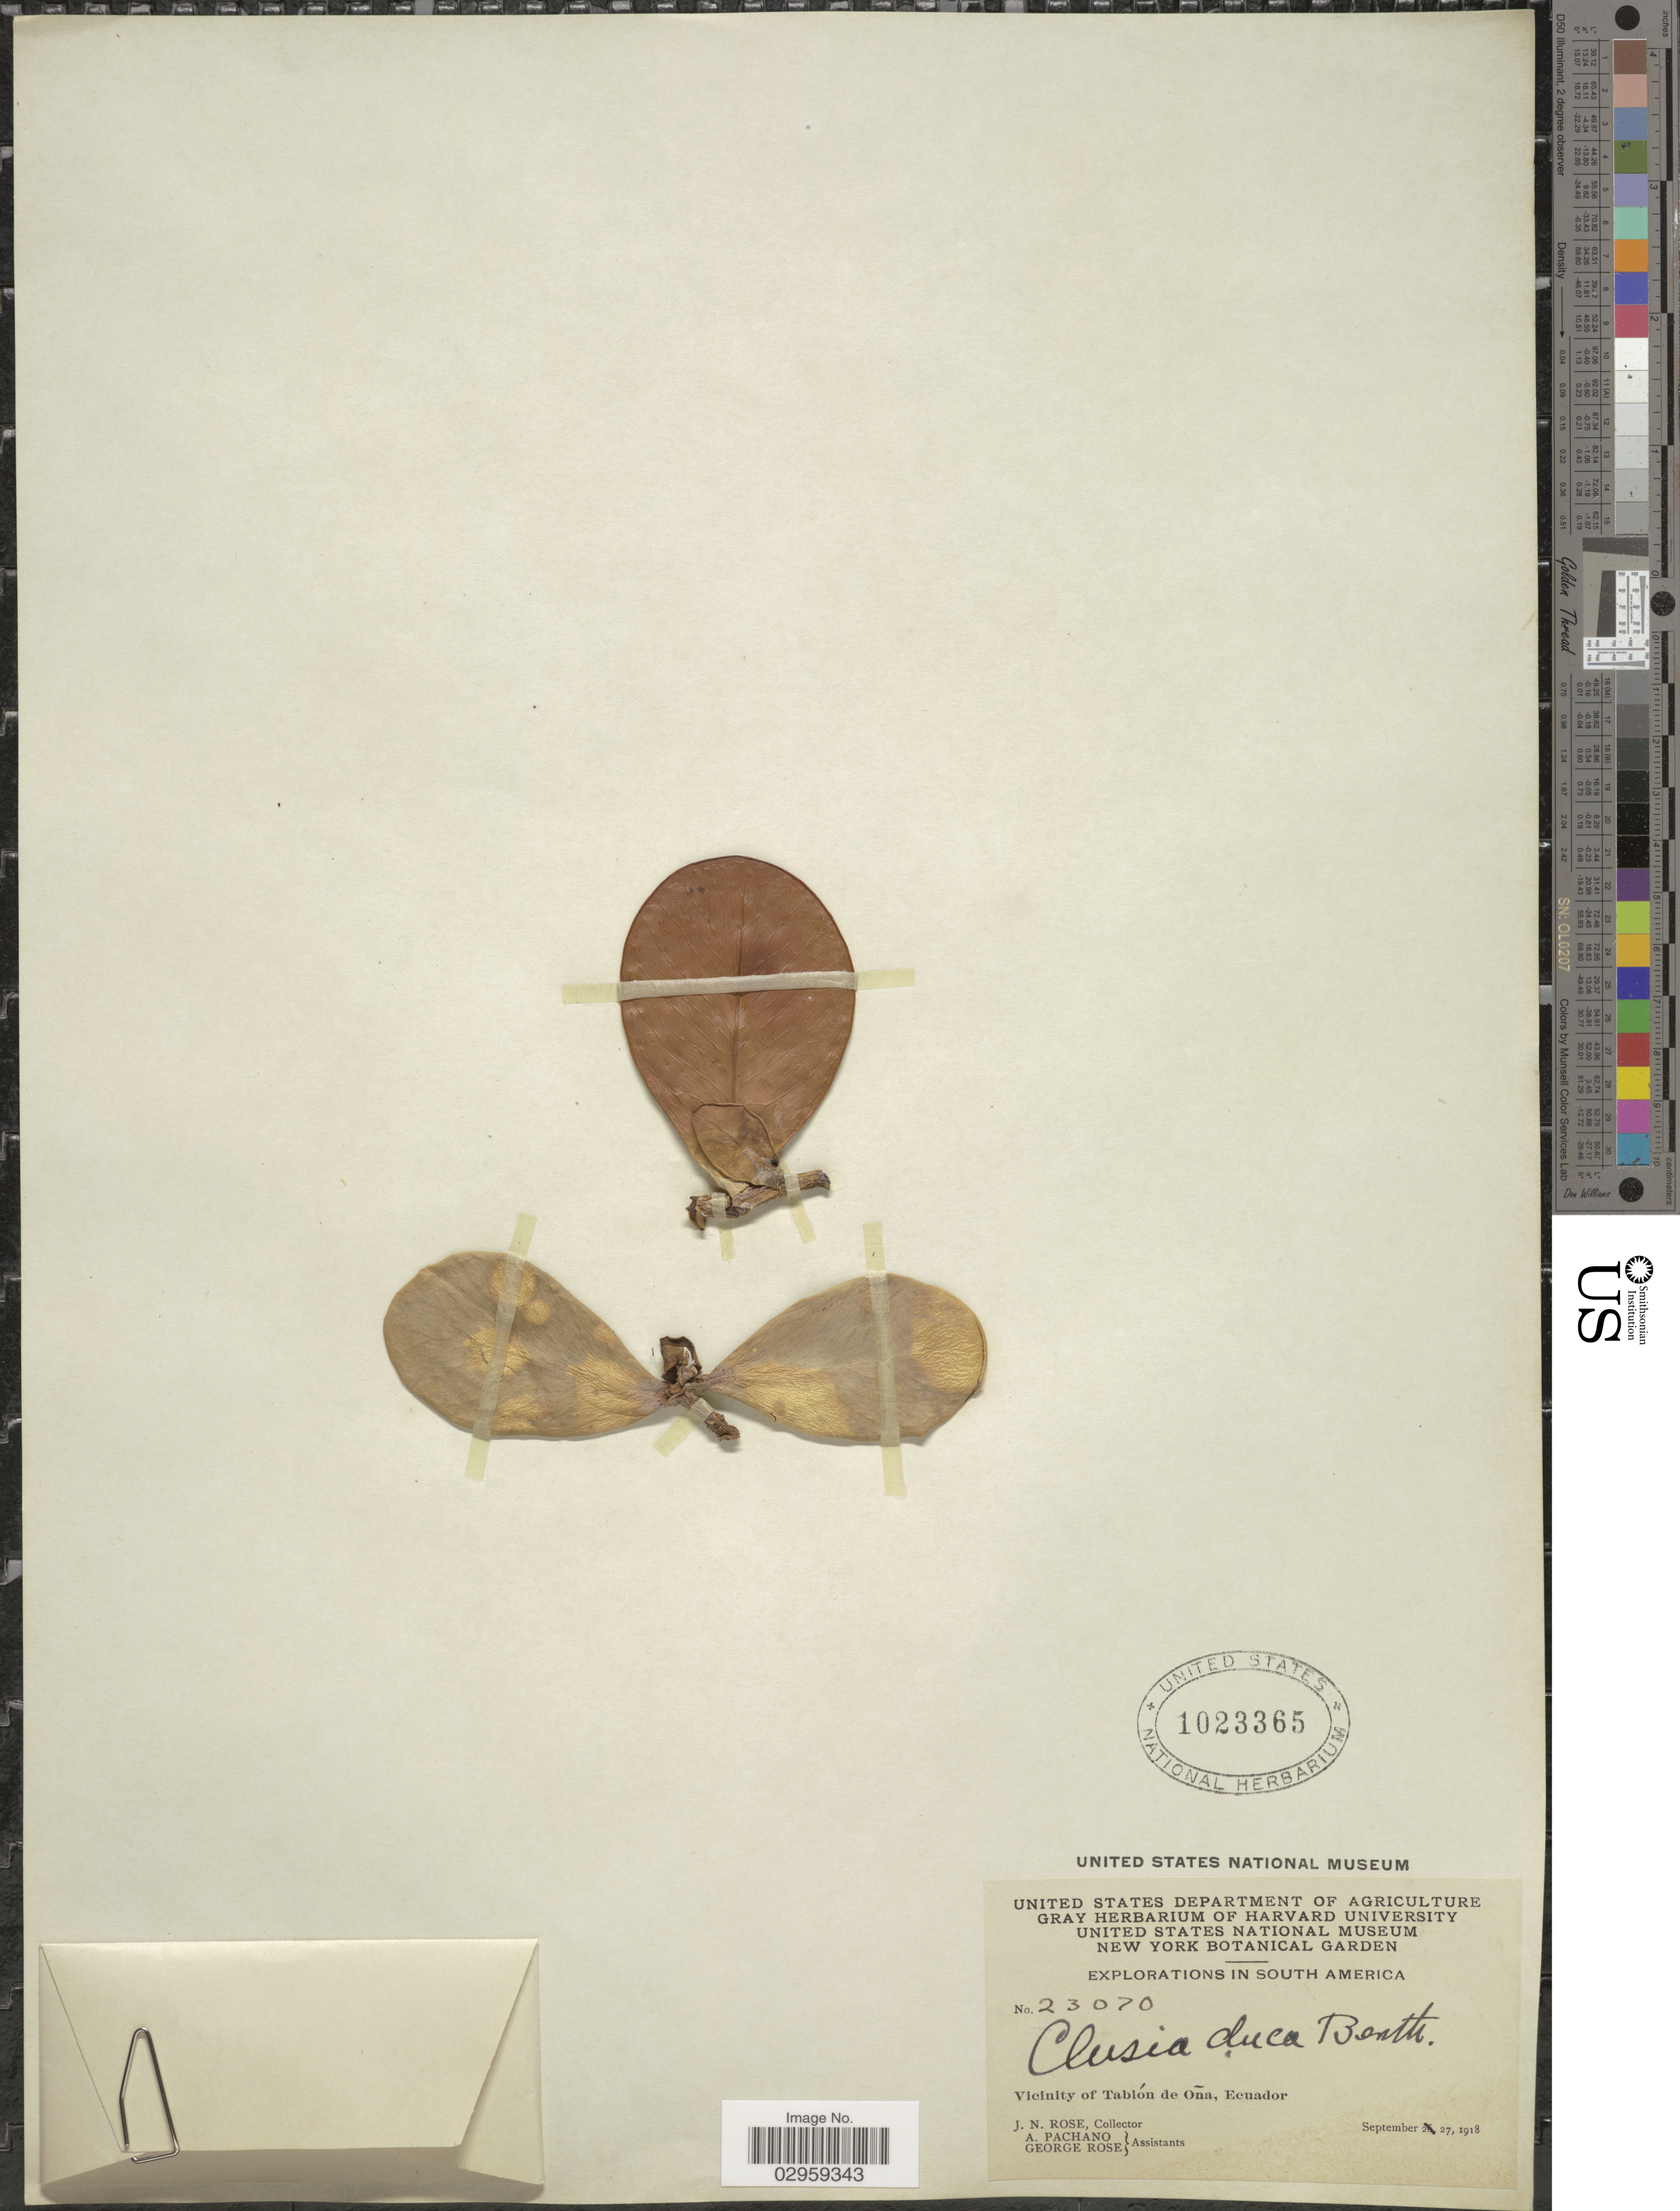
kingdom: Plantae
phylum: Tracheophyta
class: Magnoliopsida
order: Malpighiales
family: Clusiaceae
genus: Clusia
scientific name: Clusia ducu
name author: Benth.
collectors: J. N. Rose, A. Pachano & G. Rose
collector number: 23070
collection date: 1918-09-27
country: Ecuador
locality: Vicinity of Tablón de Oña.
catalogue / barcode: US 1023365